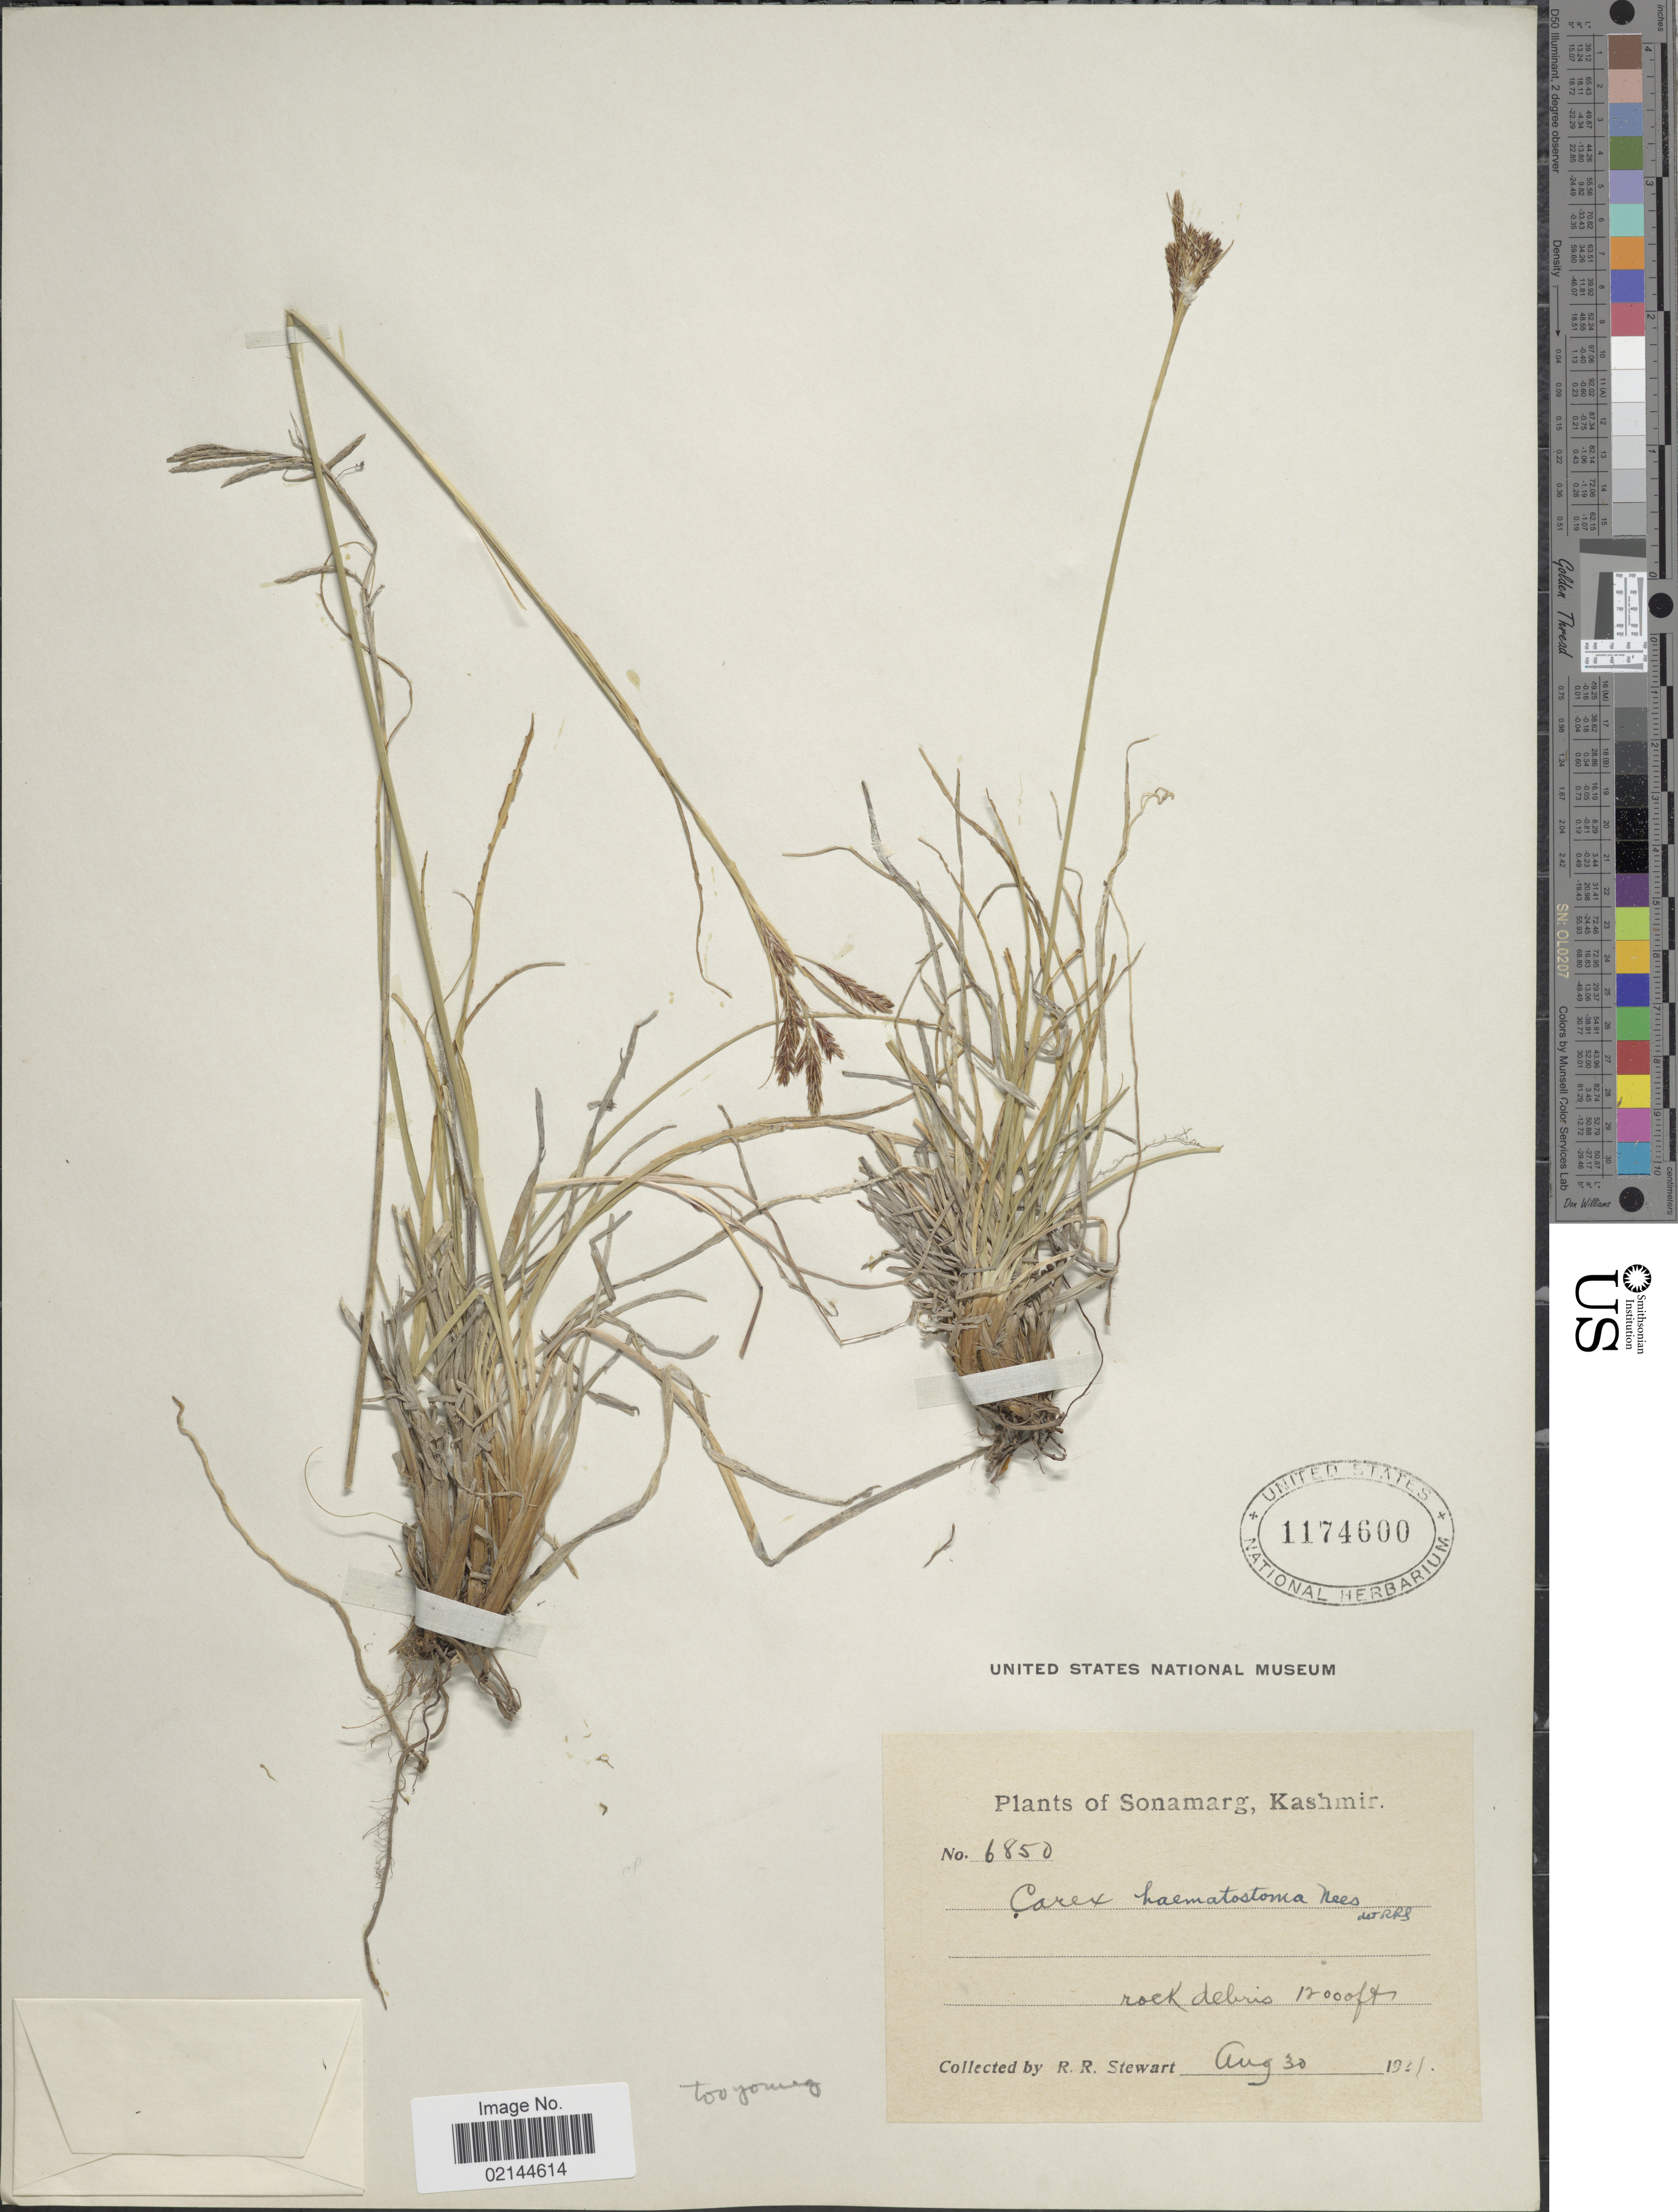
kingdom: Plantae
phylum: Tracheophyta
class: Liliopsida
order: Poales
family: Cyperaceae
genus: Carex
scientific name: Carex haematostoma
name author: Nees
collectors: R. R. Stewart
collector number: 6850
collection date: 1921-08-30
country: India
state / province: Jammu and Kashmir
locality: Kashmir. Sonamarg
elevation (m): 3658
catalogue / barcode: US 1174600